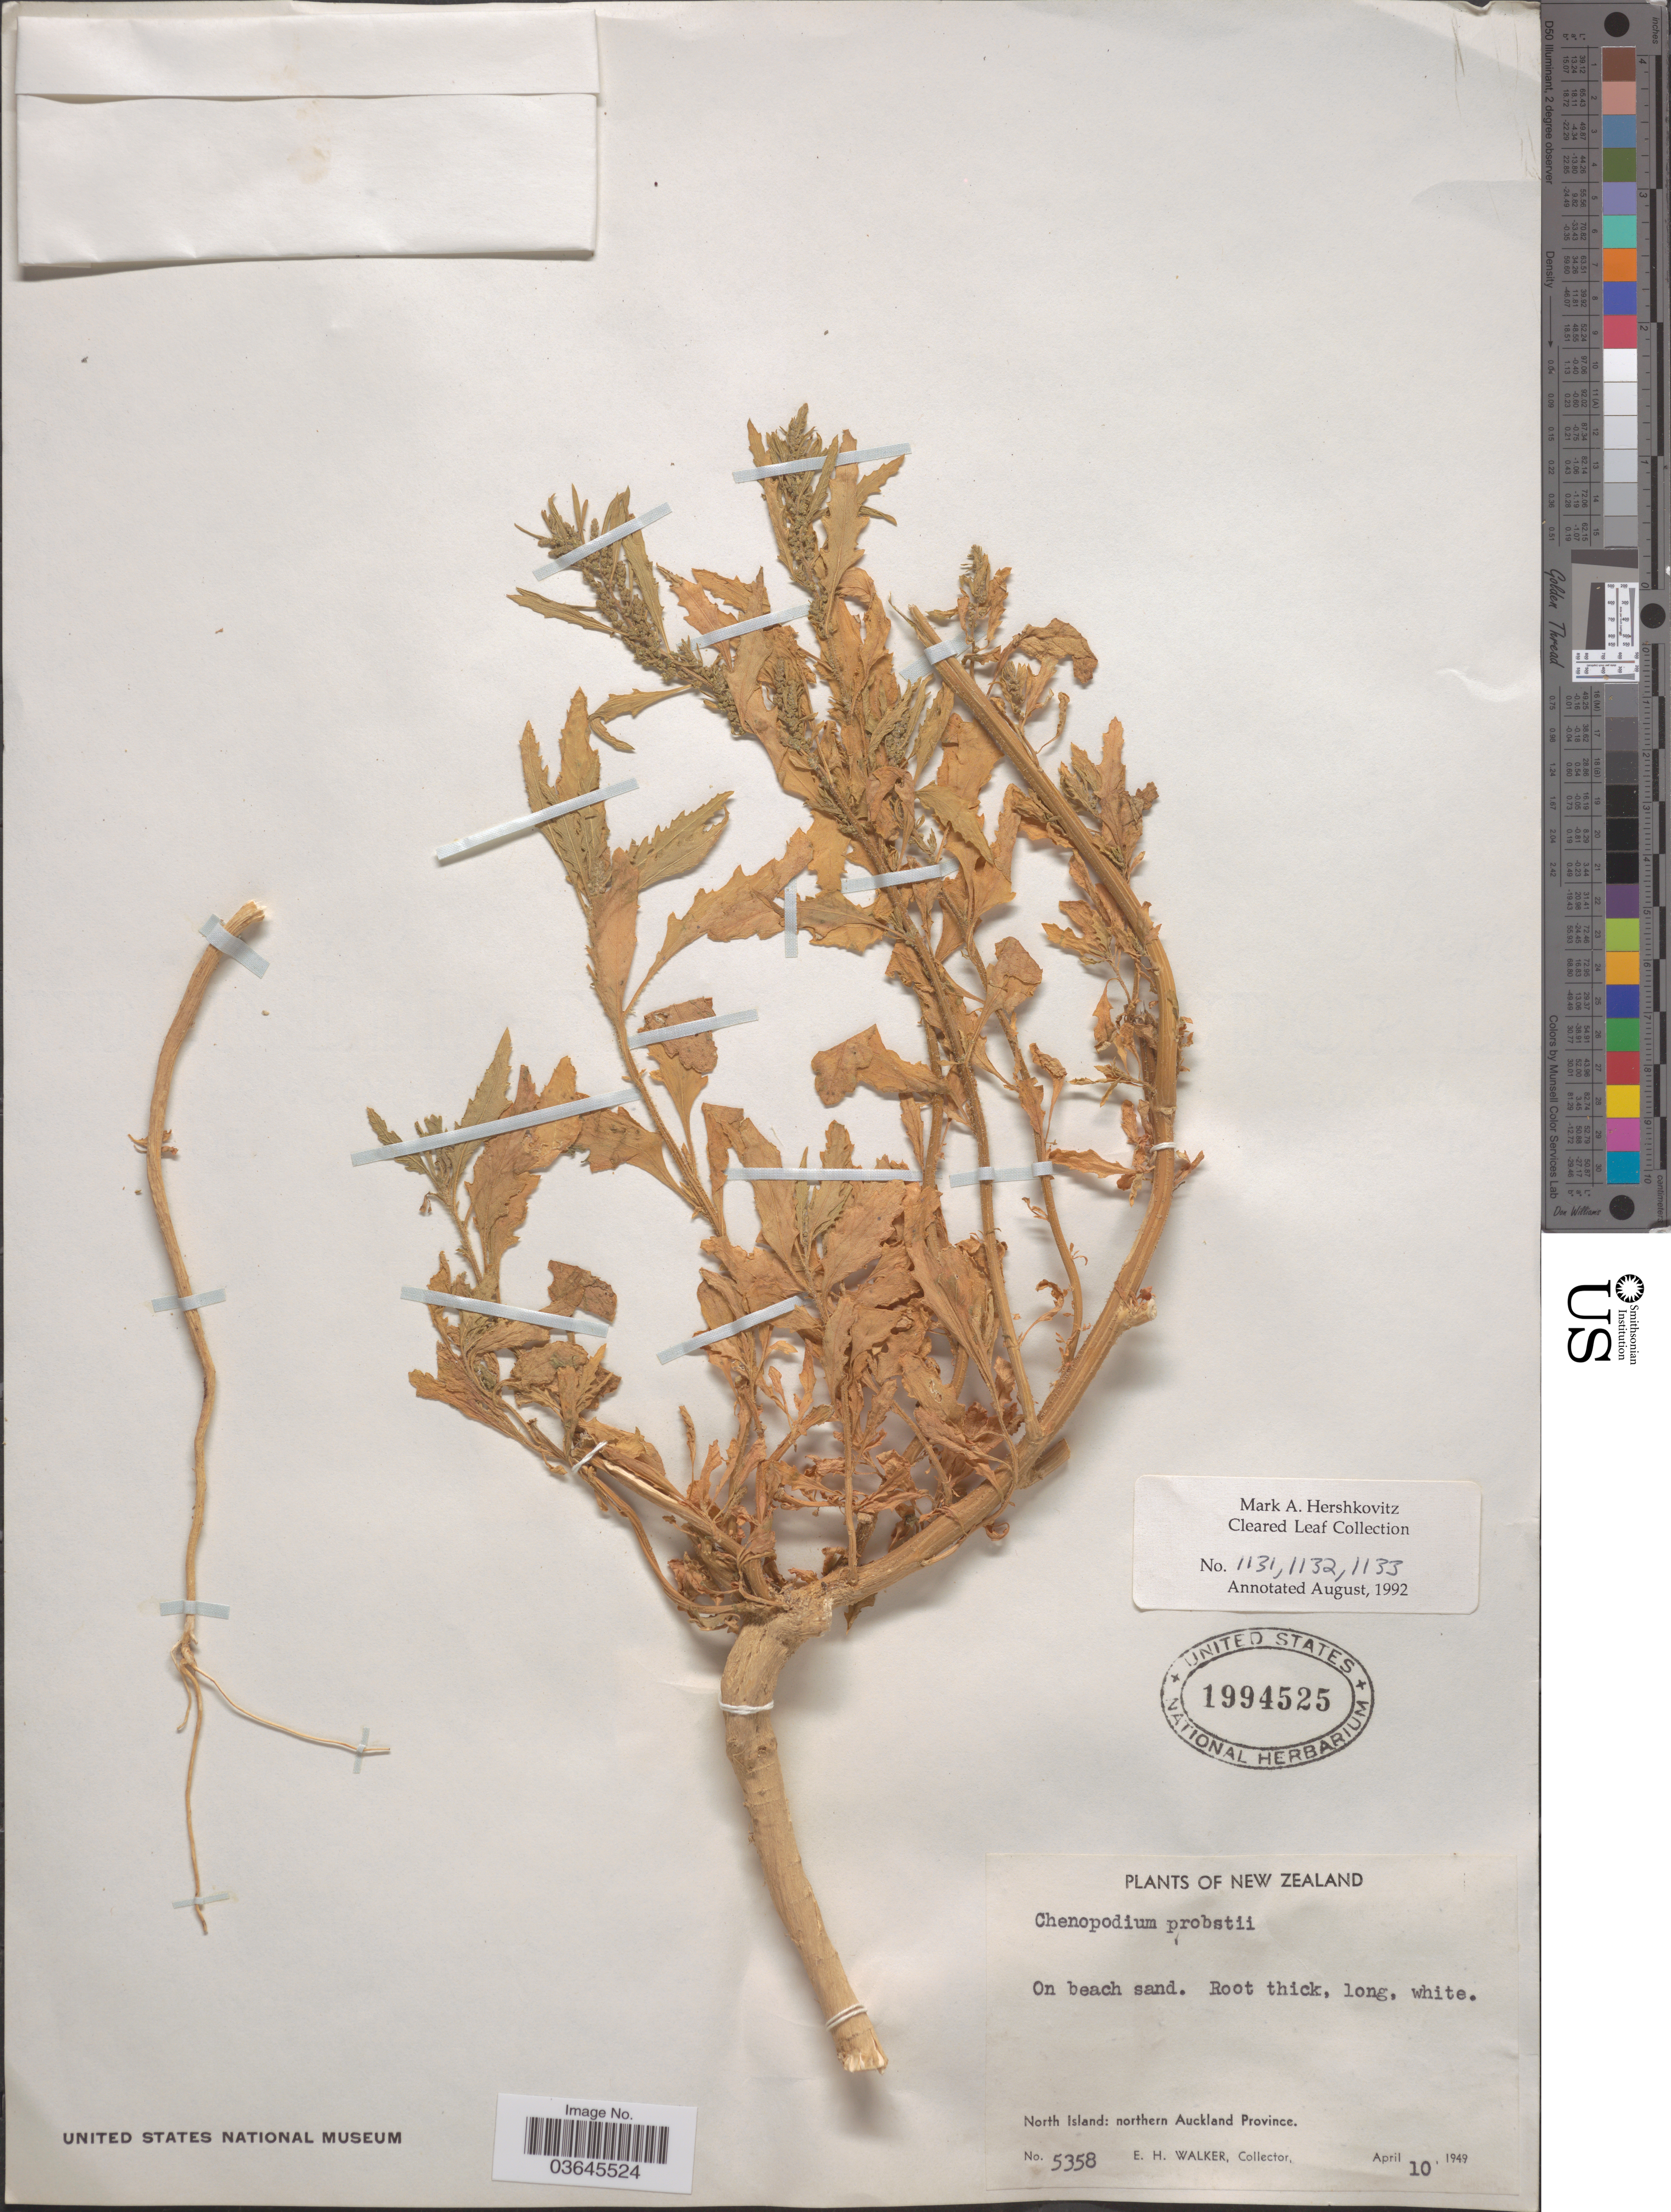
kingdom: Plantae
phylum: Tracheophyta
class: Magnoliopsida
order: Caryophyllales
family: Amaranthaceae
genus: Chenopodium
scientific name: Chenopodium probstii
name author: Aellen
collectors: E. H. Walker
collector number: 5358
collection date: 1949-04-10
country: New Zealand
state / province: Auckland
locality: North Island: northern Auckland Province.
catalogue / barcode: US 1994525